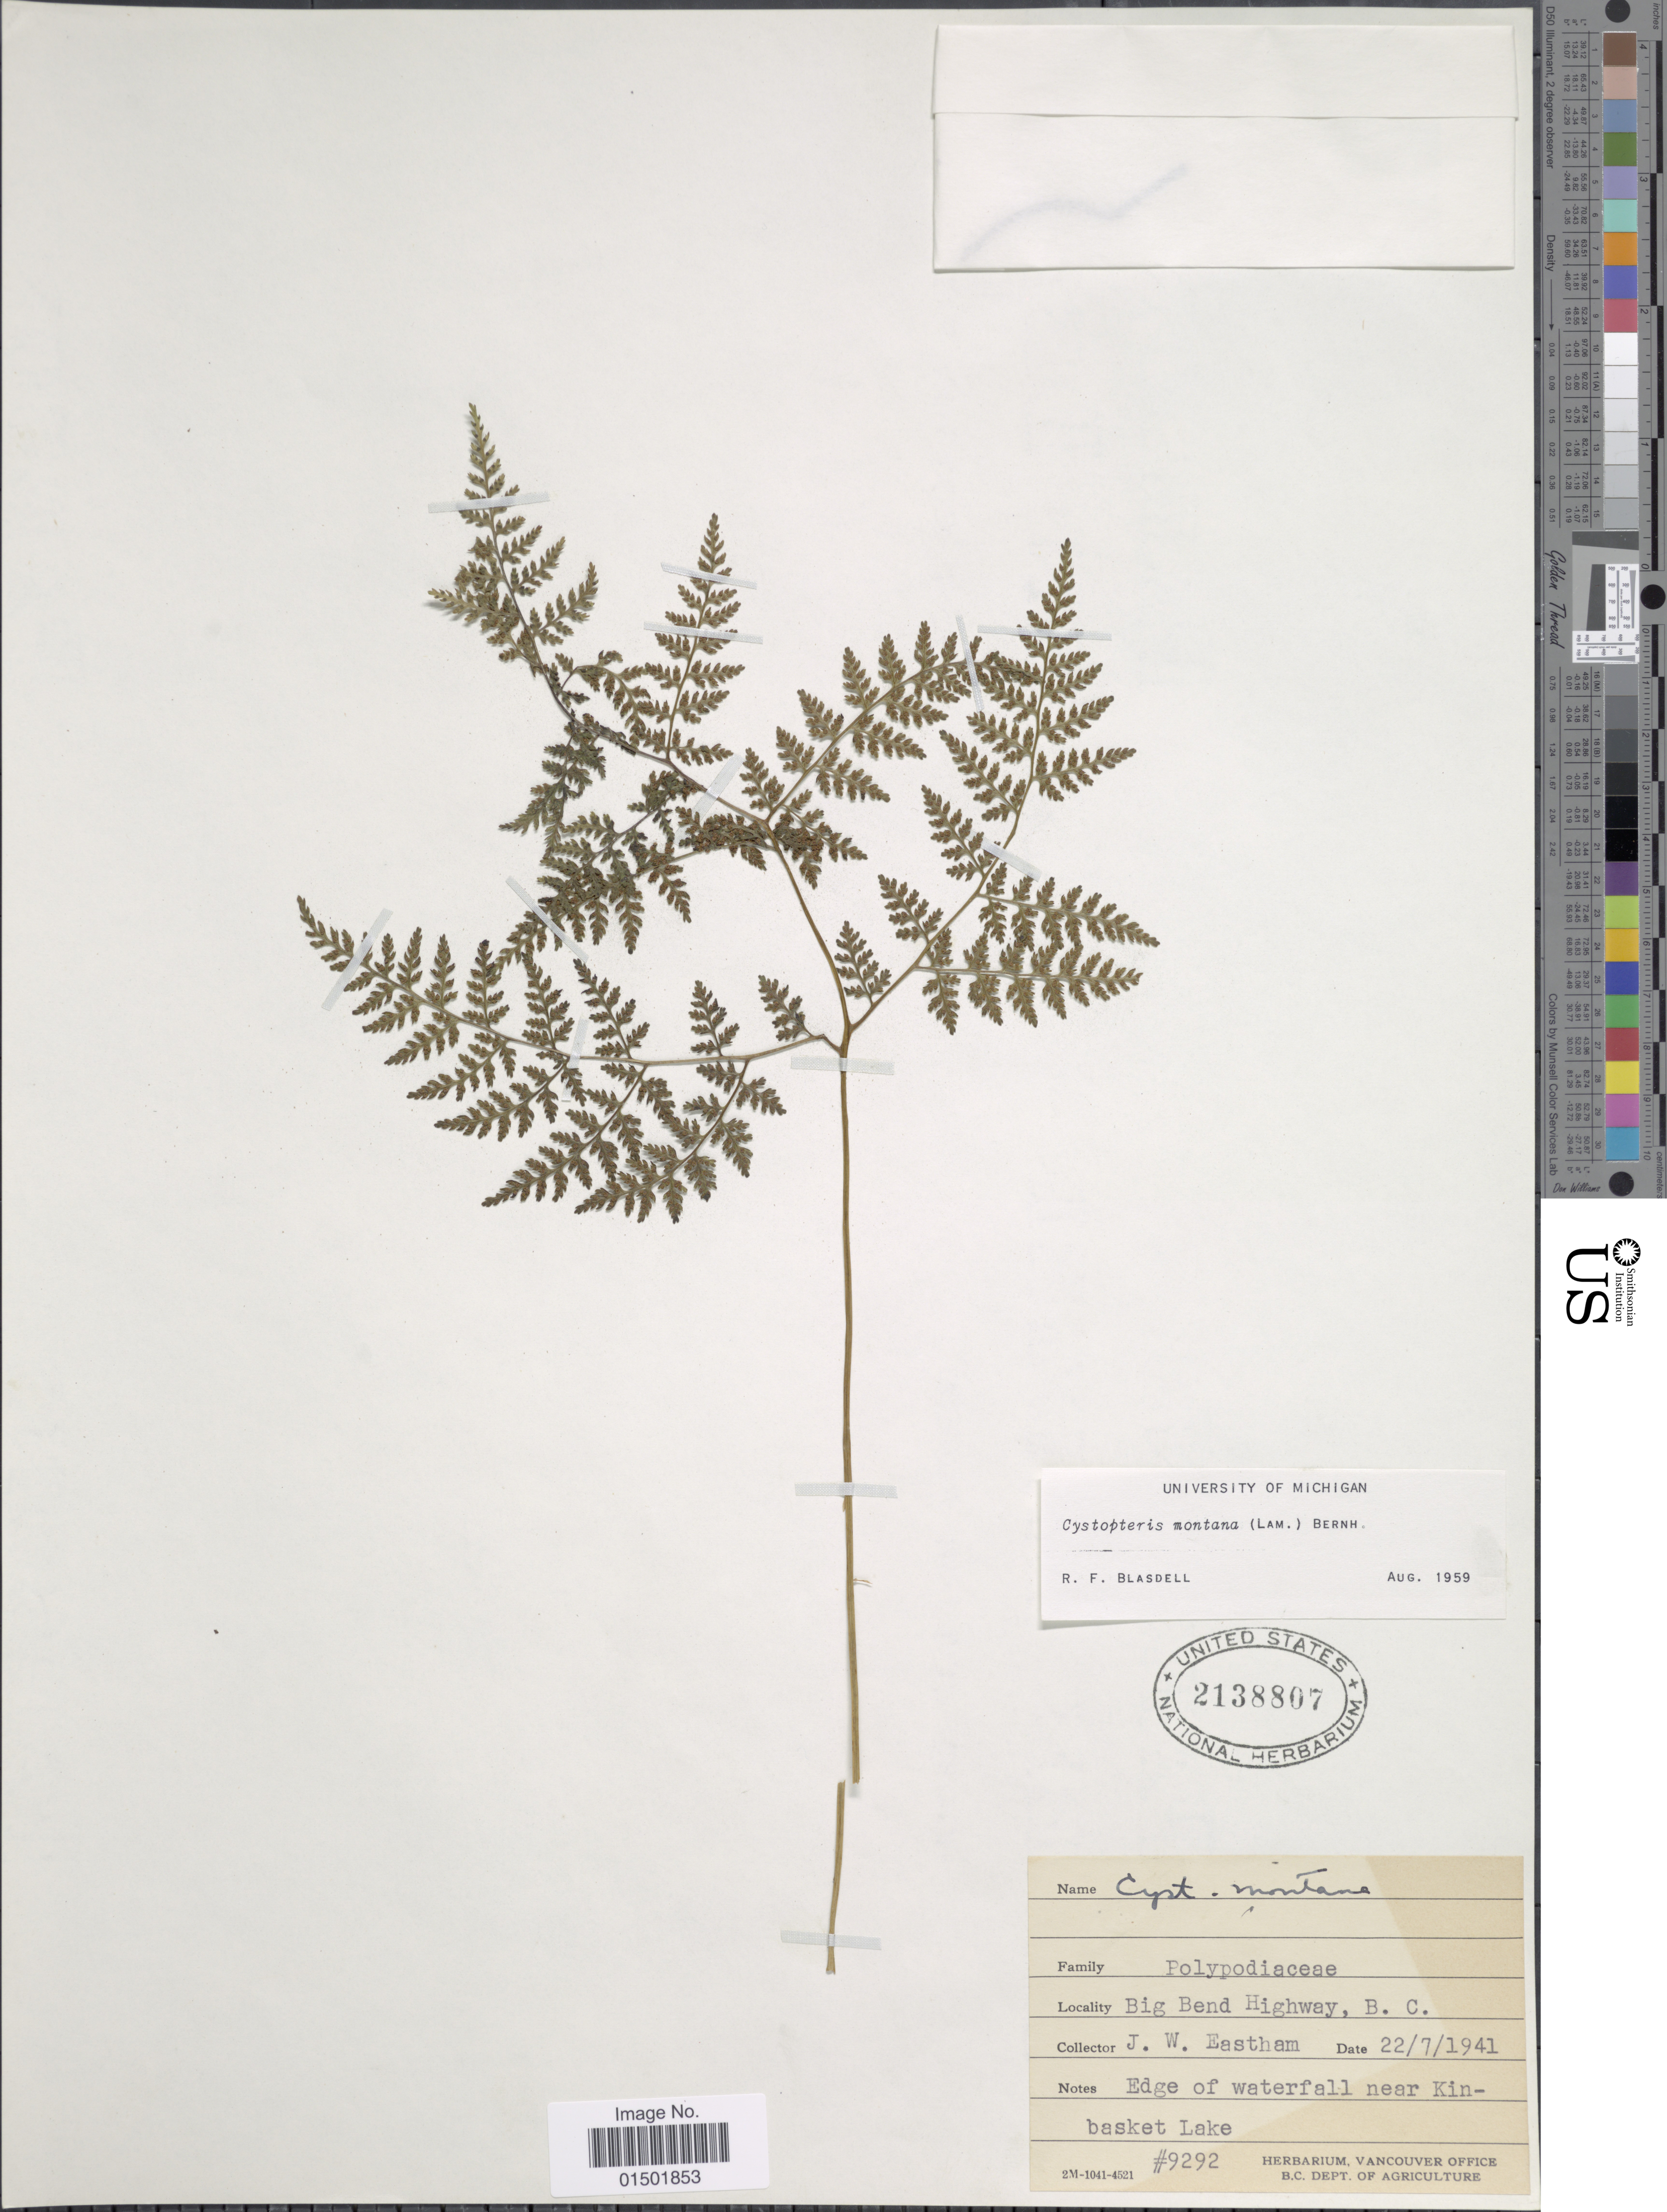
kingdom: Plantae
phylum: Tracheophyta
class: Polypodiopsida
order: Polypodiales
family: Cystopteridaceae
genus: Cystopteris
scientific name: Cystopteris montana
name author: (Lam.) Desv.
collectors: J. Eastham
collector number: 9292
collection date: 1941-07-22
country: Canada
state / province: British Columbia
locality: Big bend Highway, B.C. Edge of waterfall near Kinbasket Lake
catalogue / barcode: US 2138807